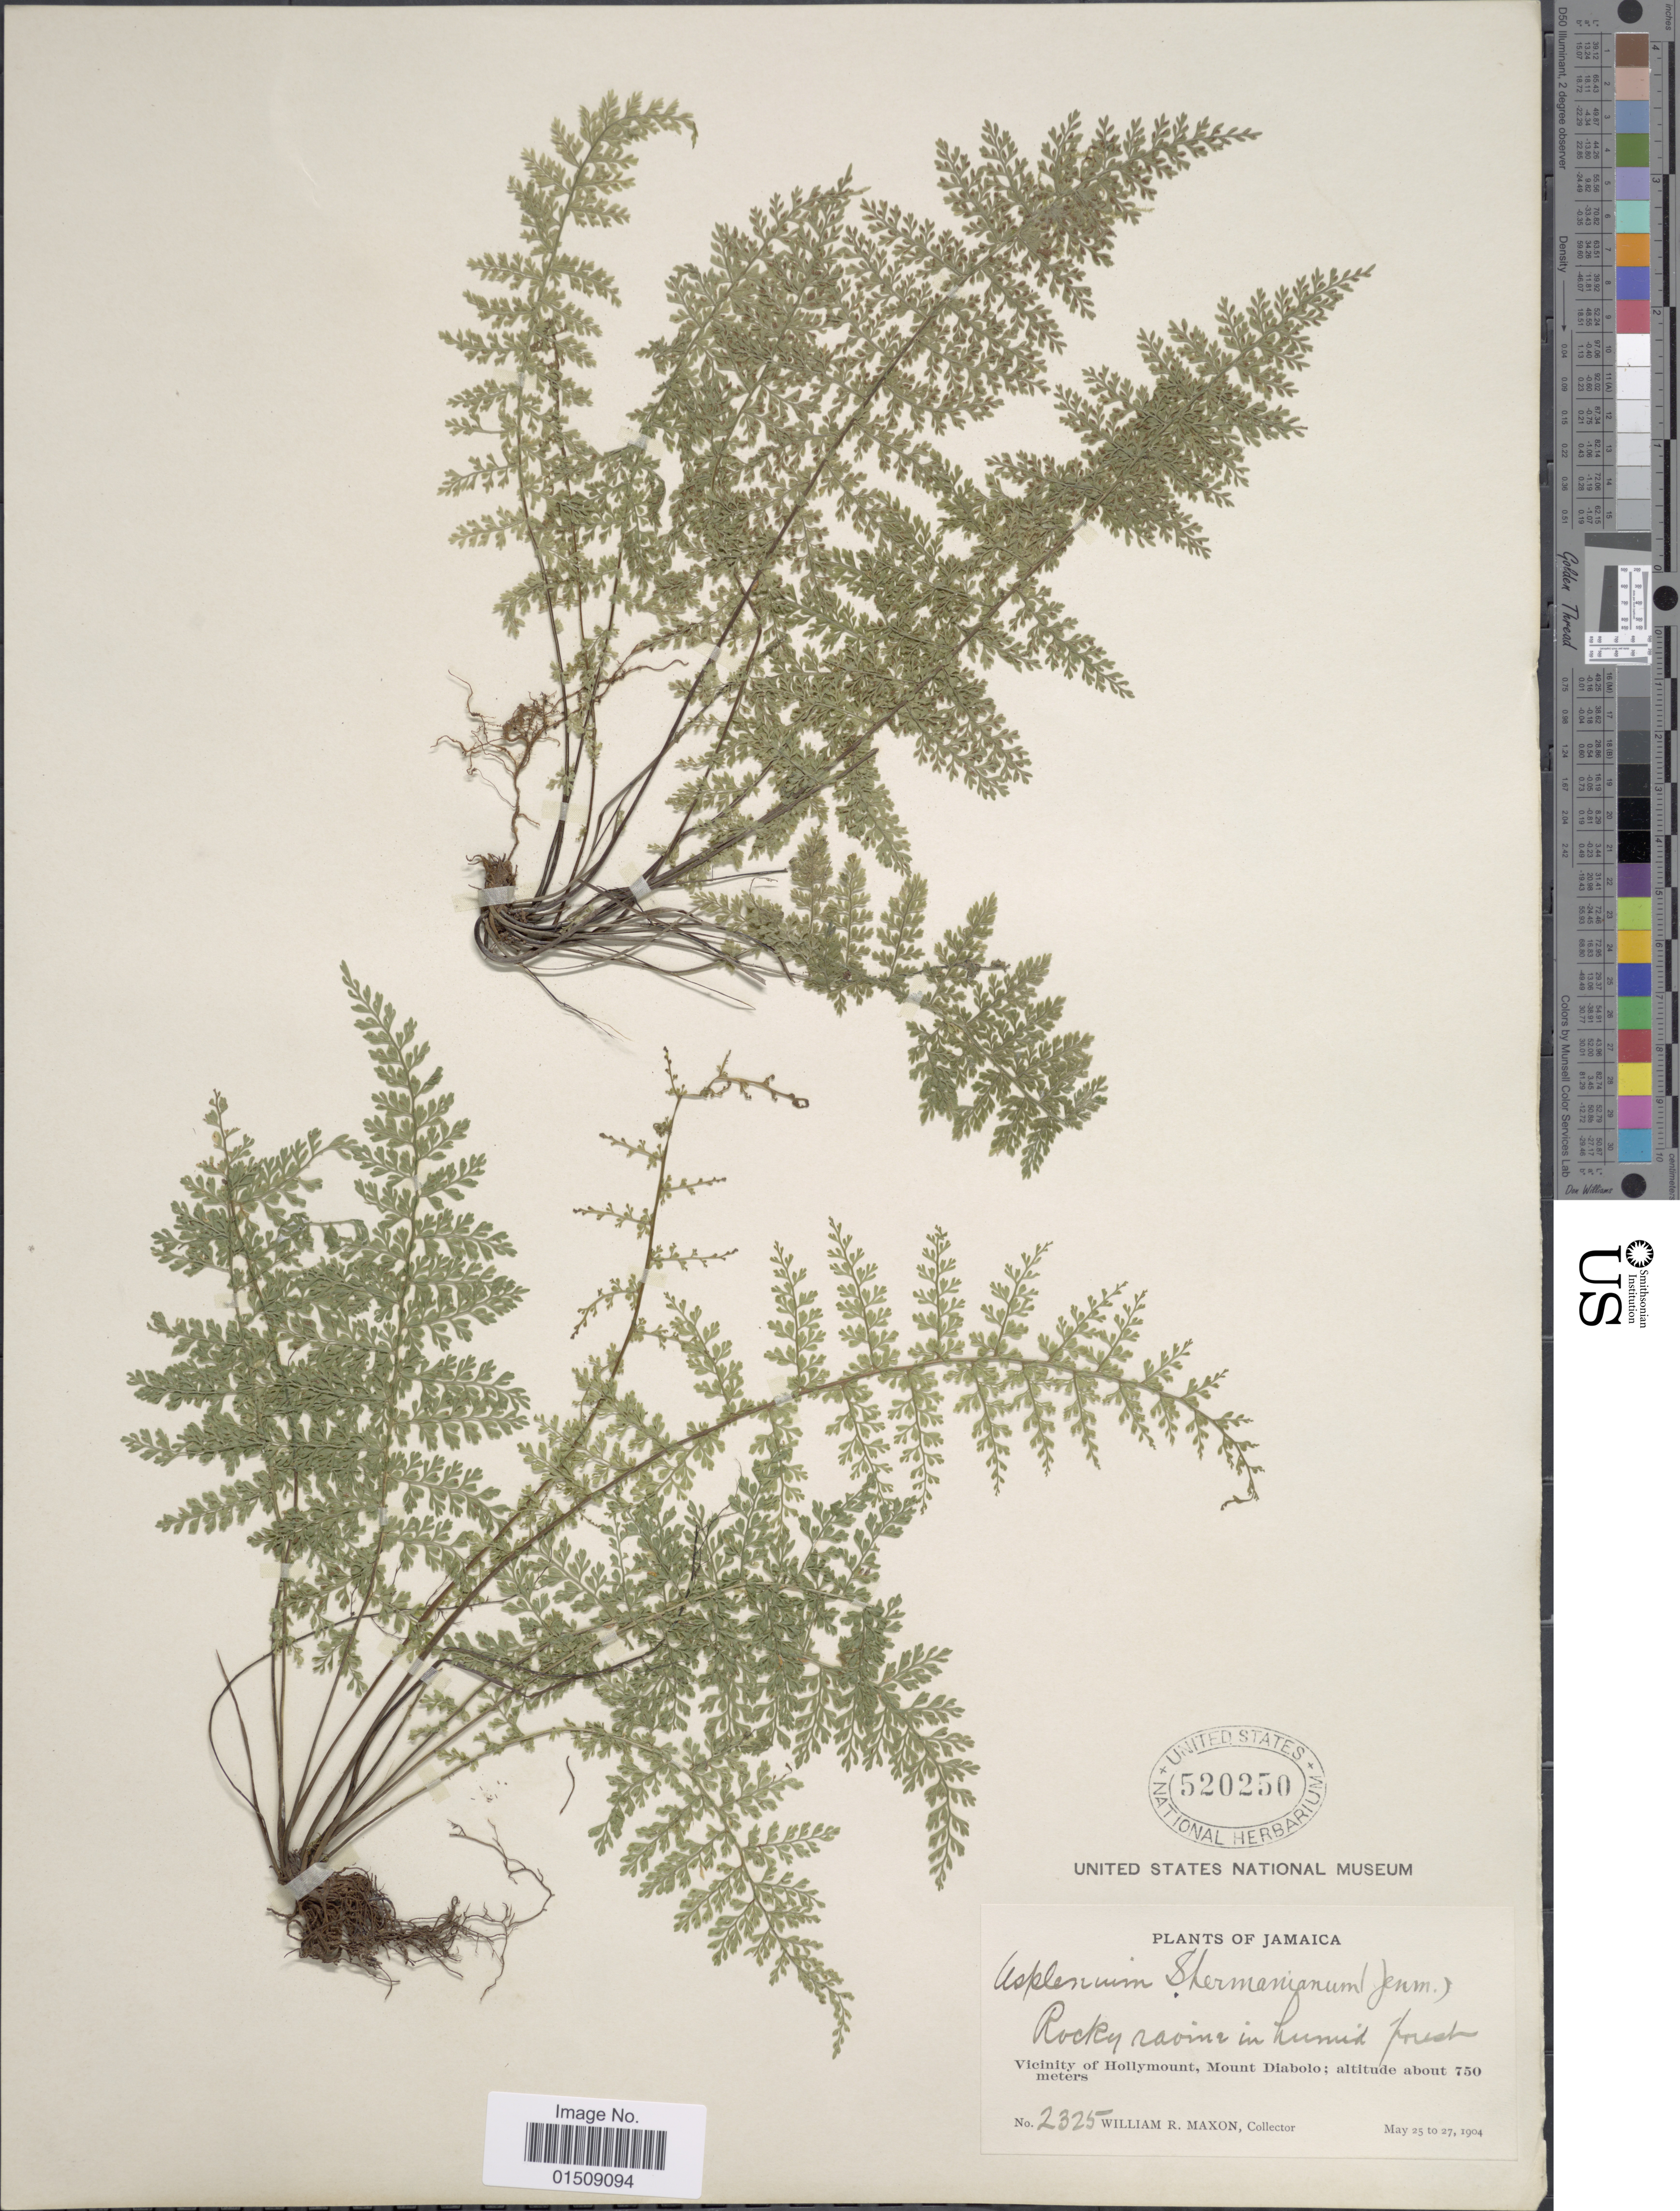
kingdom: Plantae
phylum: Tracheophyta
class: Polypodiopsida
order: Polypodiales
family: Aspleniaceae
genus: Asplenium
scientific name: Asplenium myriophyllum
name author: (Sw.) C. Presl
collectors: W. R. Maxon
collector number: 2325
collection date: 1904-05-25/1904-05-27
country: Jamaica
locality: Vicinity of Hollymount, Mount Diabolo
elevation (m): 750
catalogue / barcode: US 520250